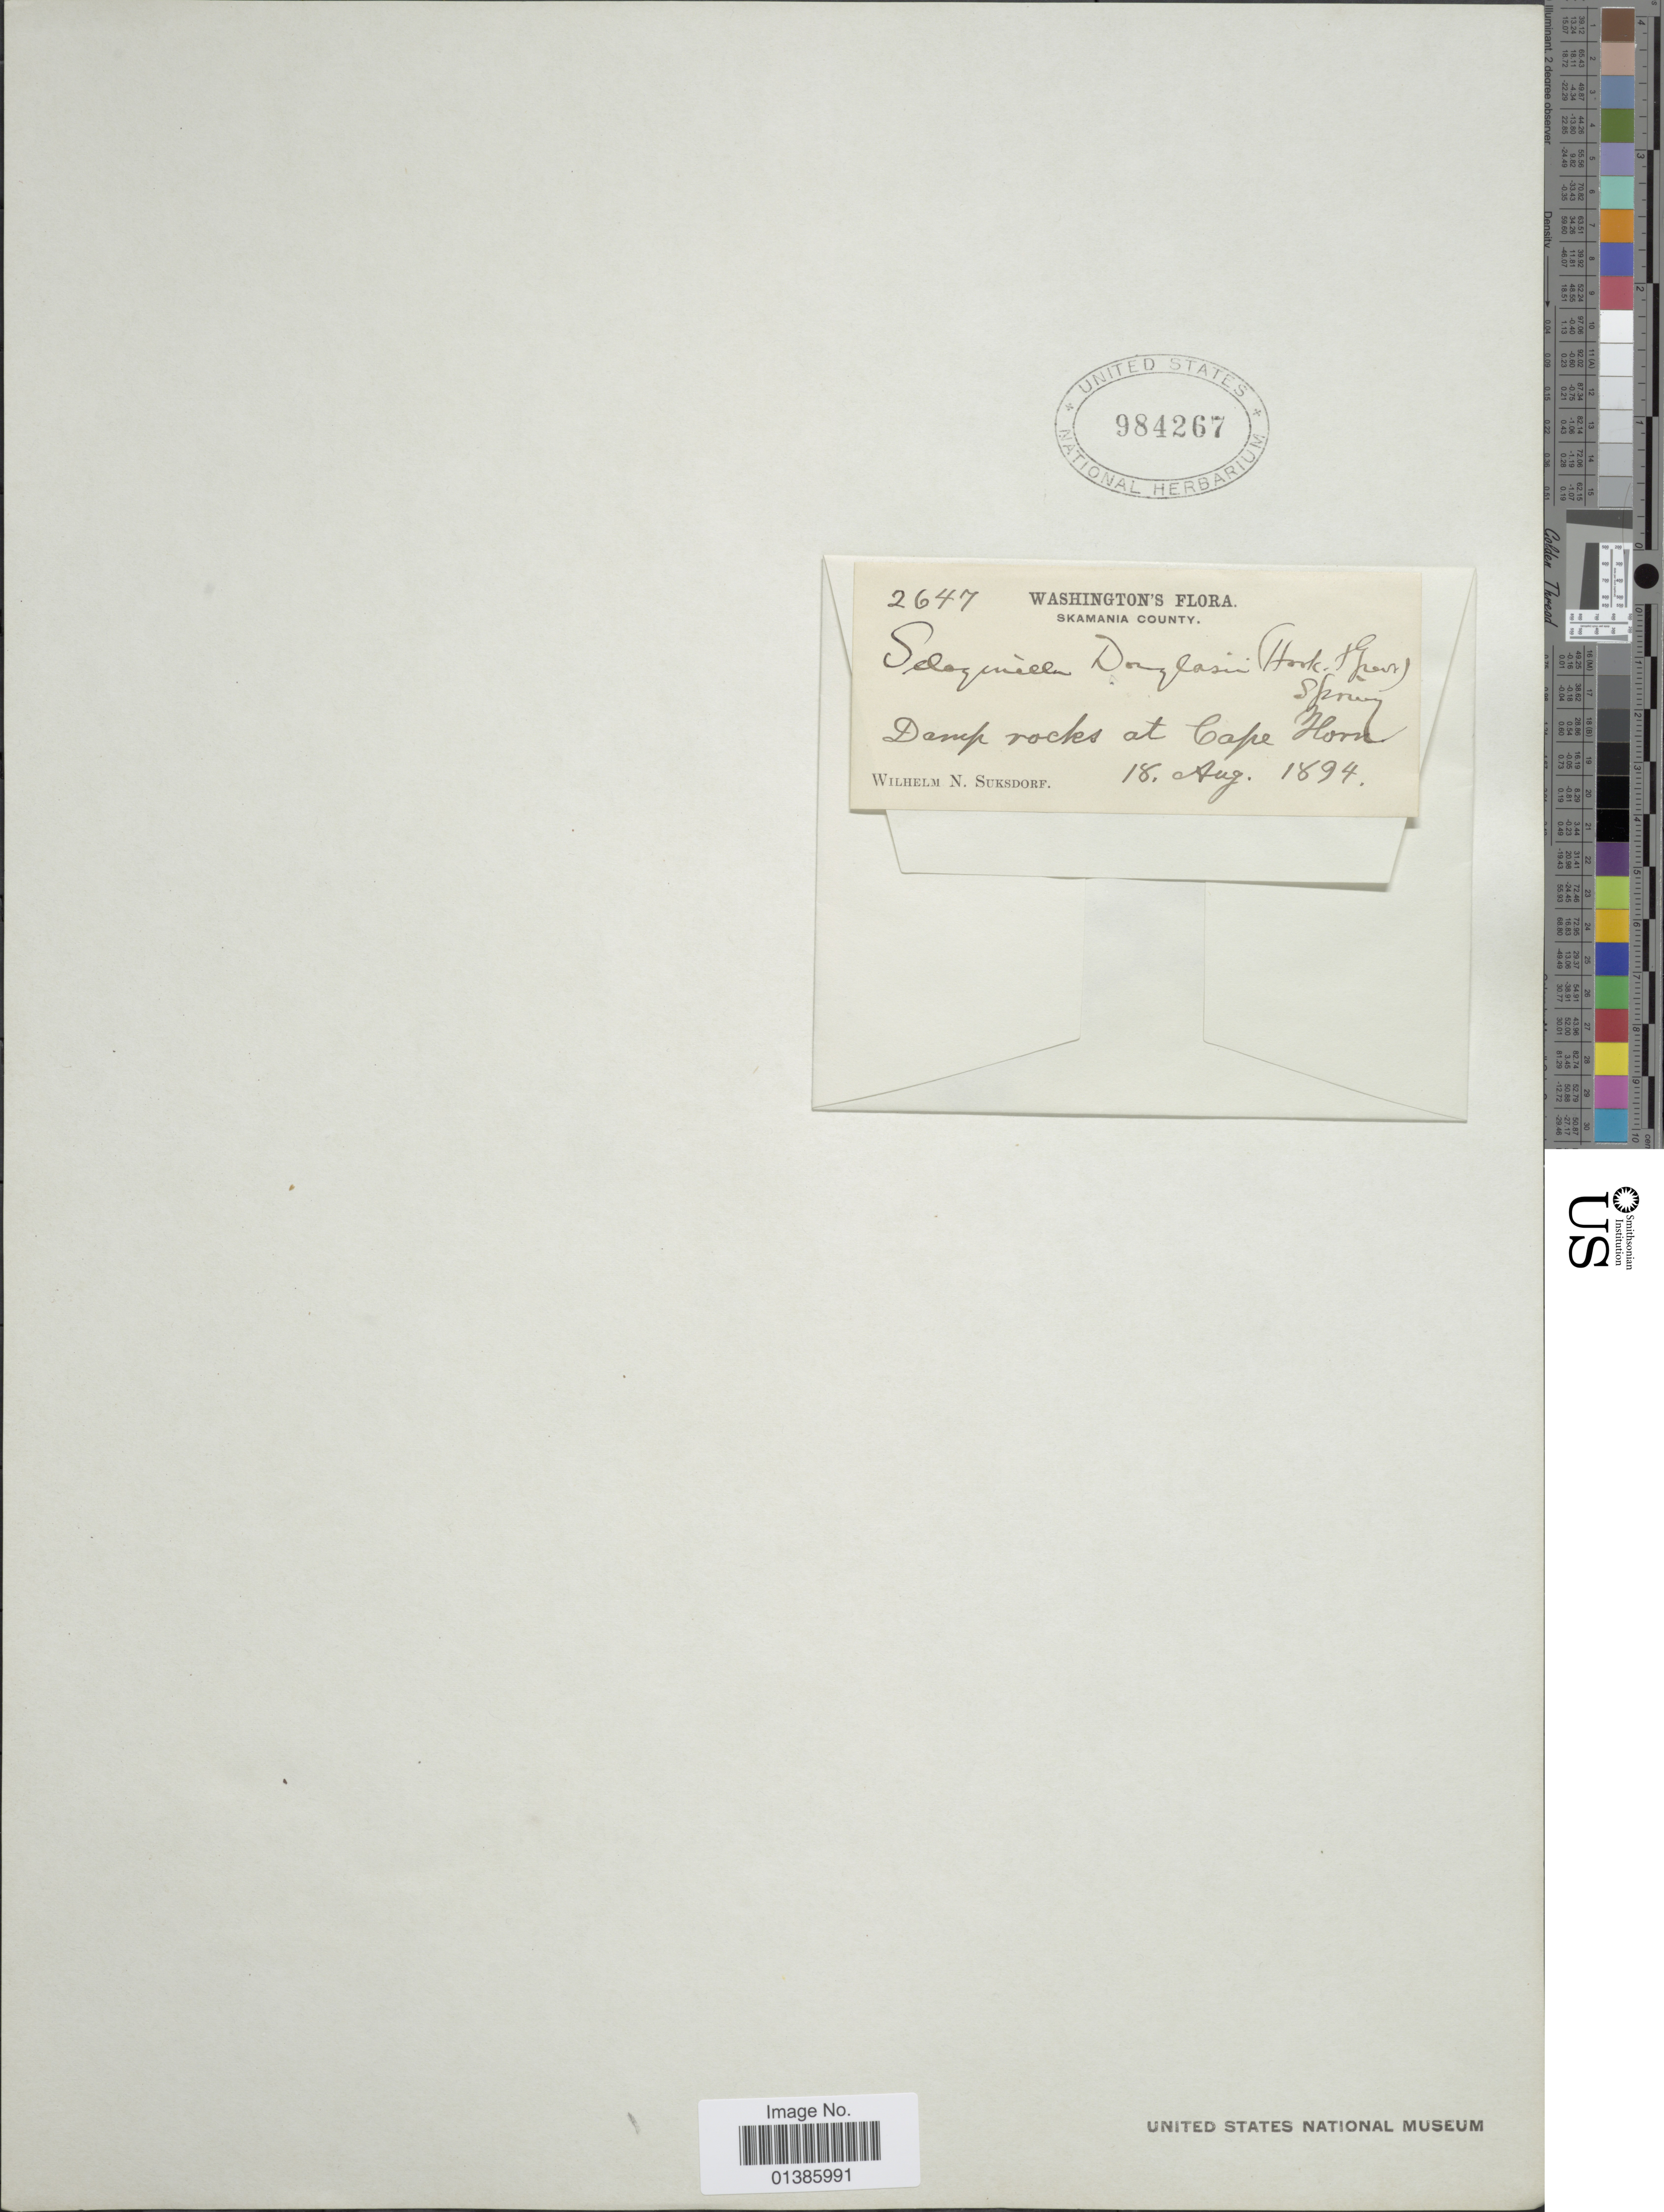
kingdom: Plantae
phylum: Tracheophyta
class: Lycopodiopsida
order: Selaginellales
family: Selaginellaceae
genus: Selaginella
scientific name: Selaginella douglasii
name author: (Hook. & Grev.) Spring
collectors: W. N. Suksdorf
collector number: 2647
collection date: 1894-08-18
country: United States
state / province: Washington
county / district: Skamania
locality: Skamania County. Damp rocks at Cape Horn.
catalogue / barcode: US 984267